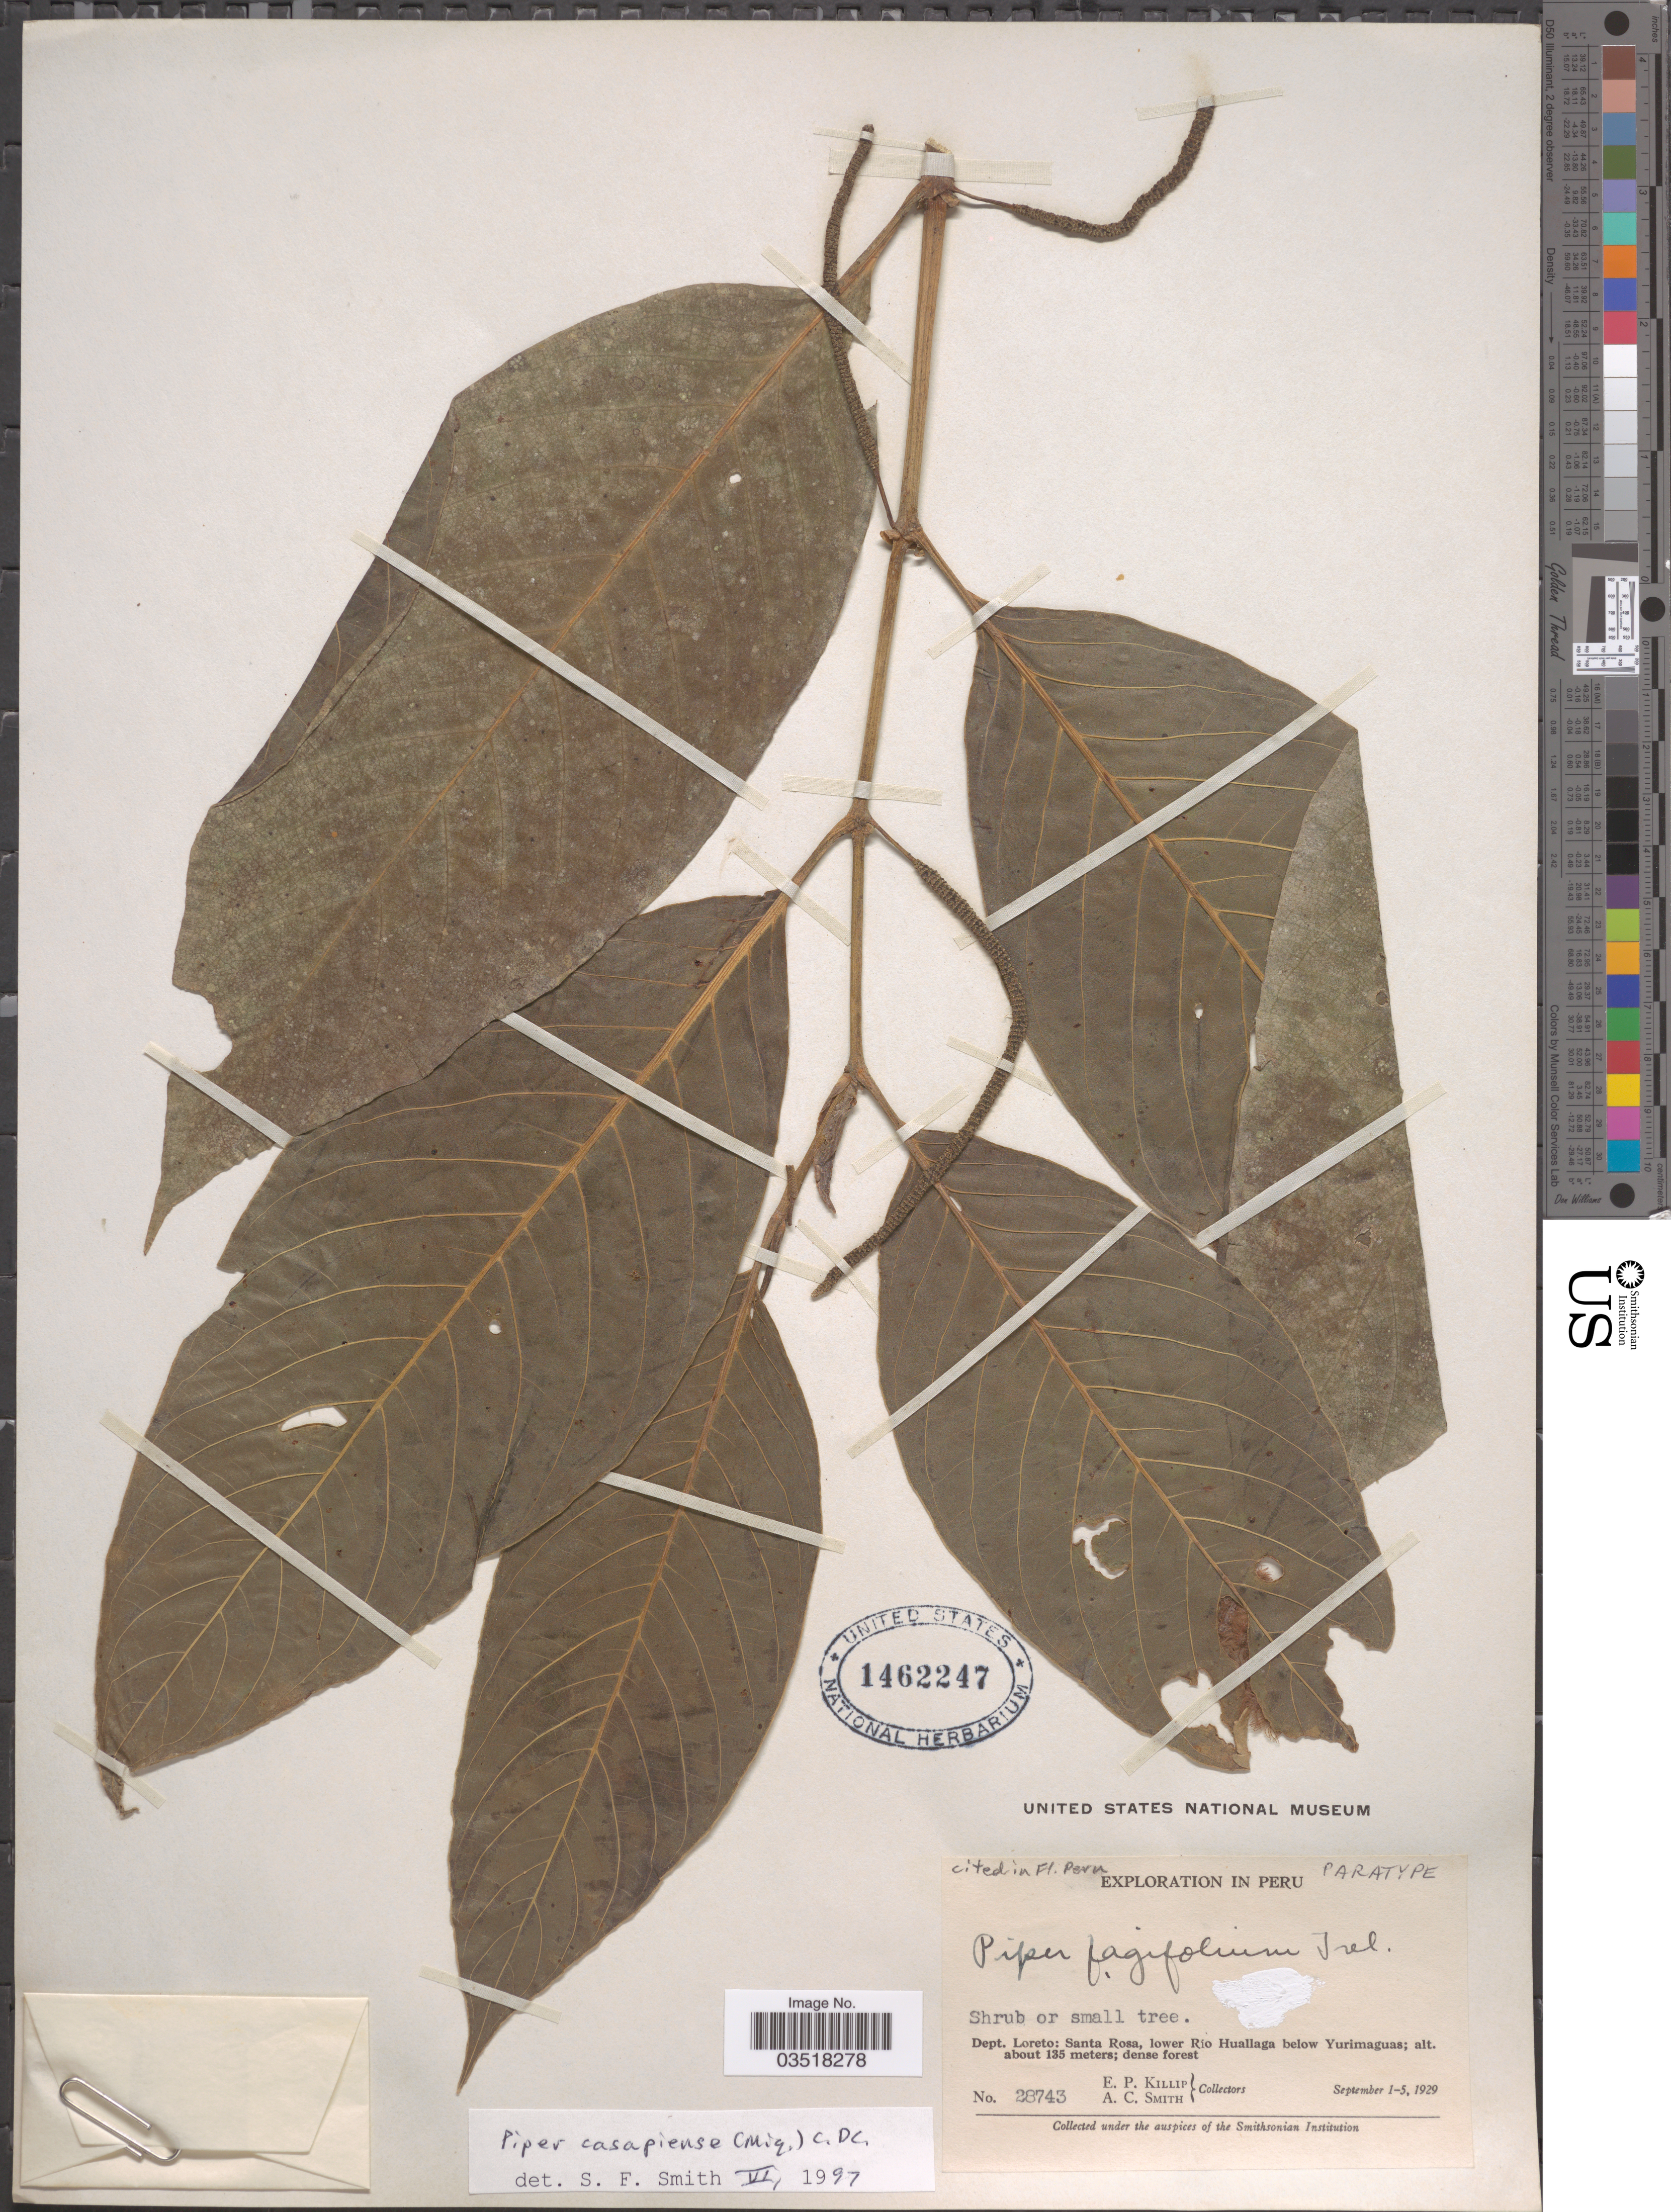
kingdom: Plantae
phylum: Tracheophyta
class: Magnoliopsida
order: Piperales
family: Piperaceae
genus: Piper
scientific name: Piper fagifolium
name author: Trel.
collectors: E. P. Killip & A. C. Smith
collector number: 28743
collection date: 1929-09-01/1929-09-05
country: Peru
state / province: Loreto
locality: Dept. Loreto: Santa Rosa, lower Rio Huallaga below Yurimaguas.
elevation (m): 135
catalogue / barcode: US 1462247